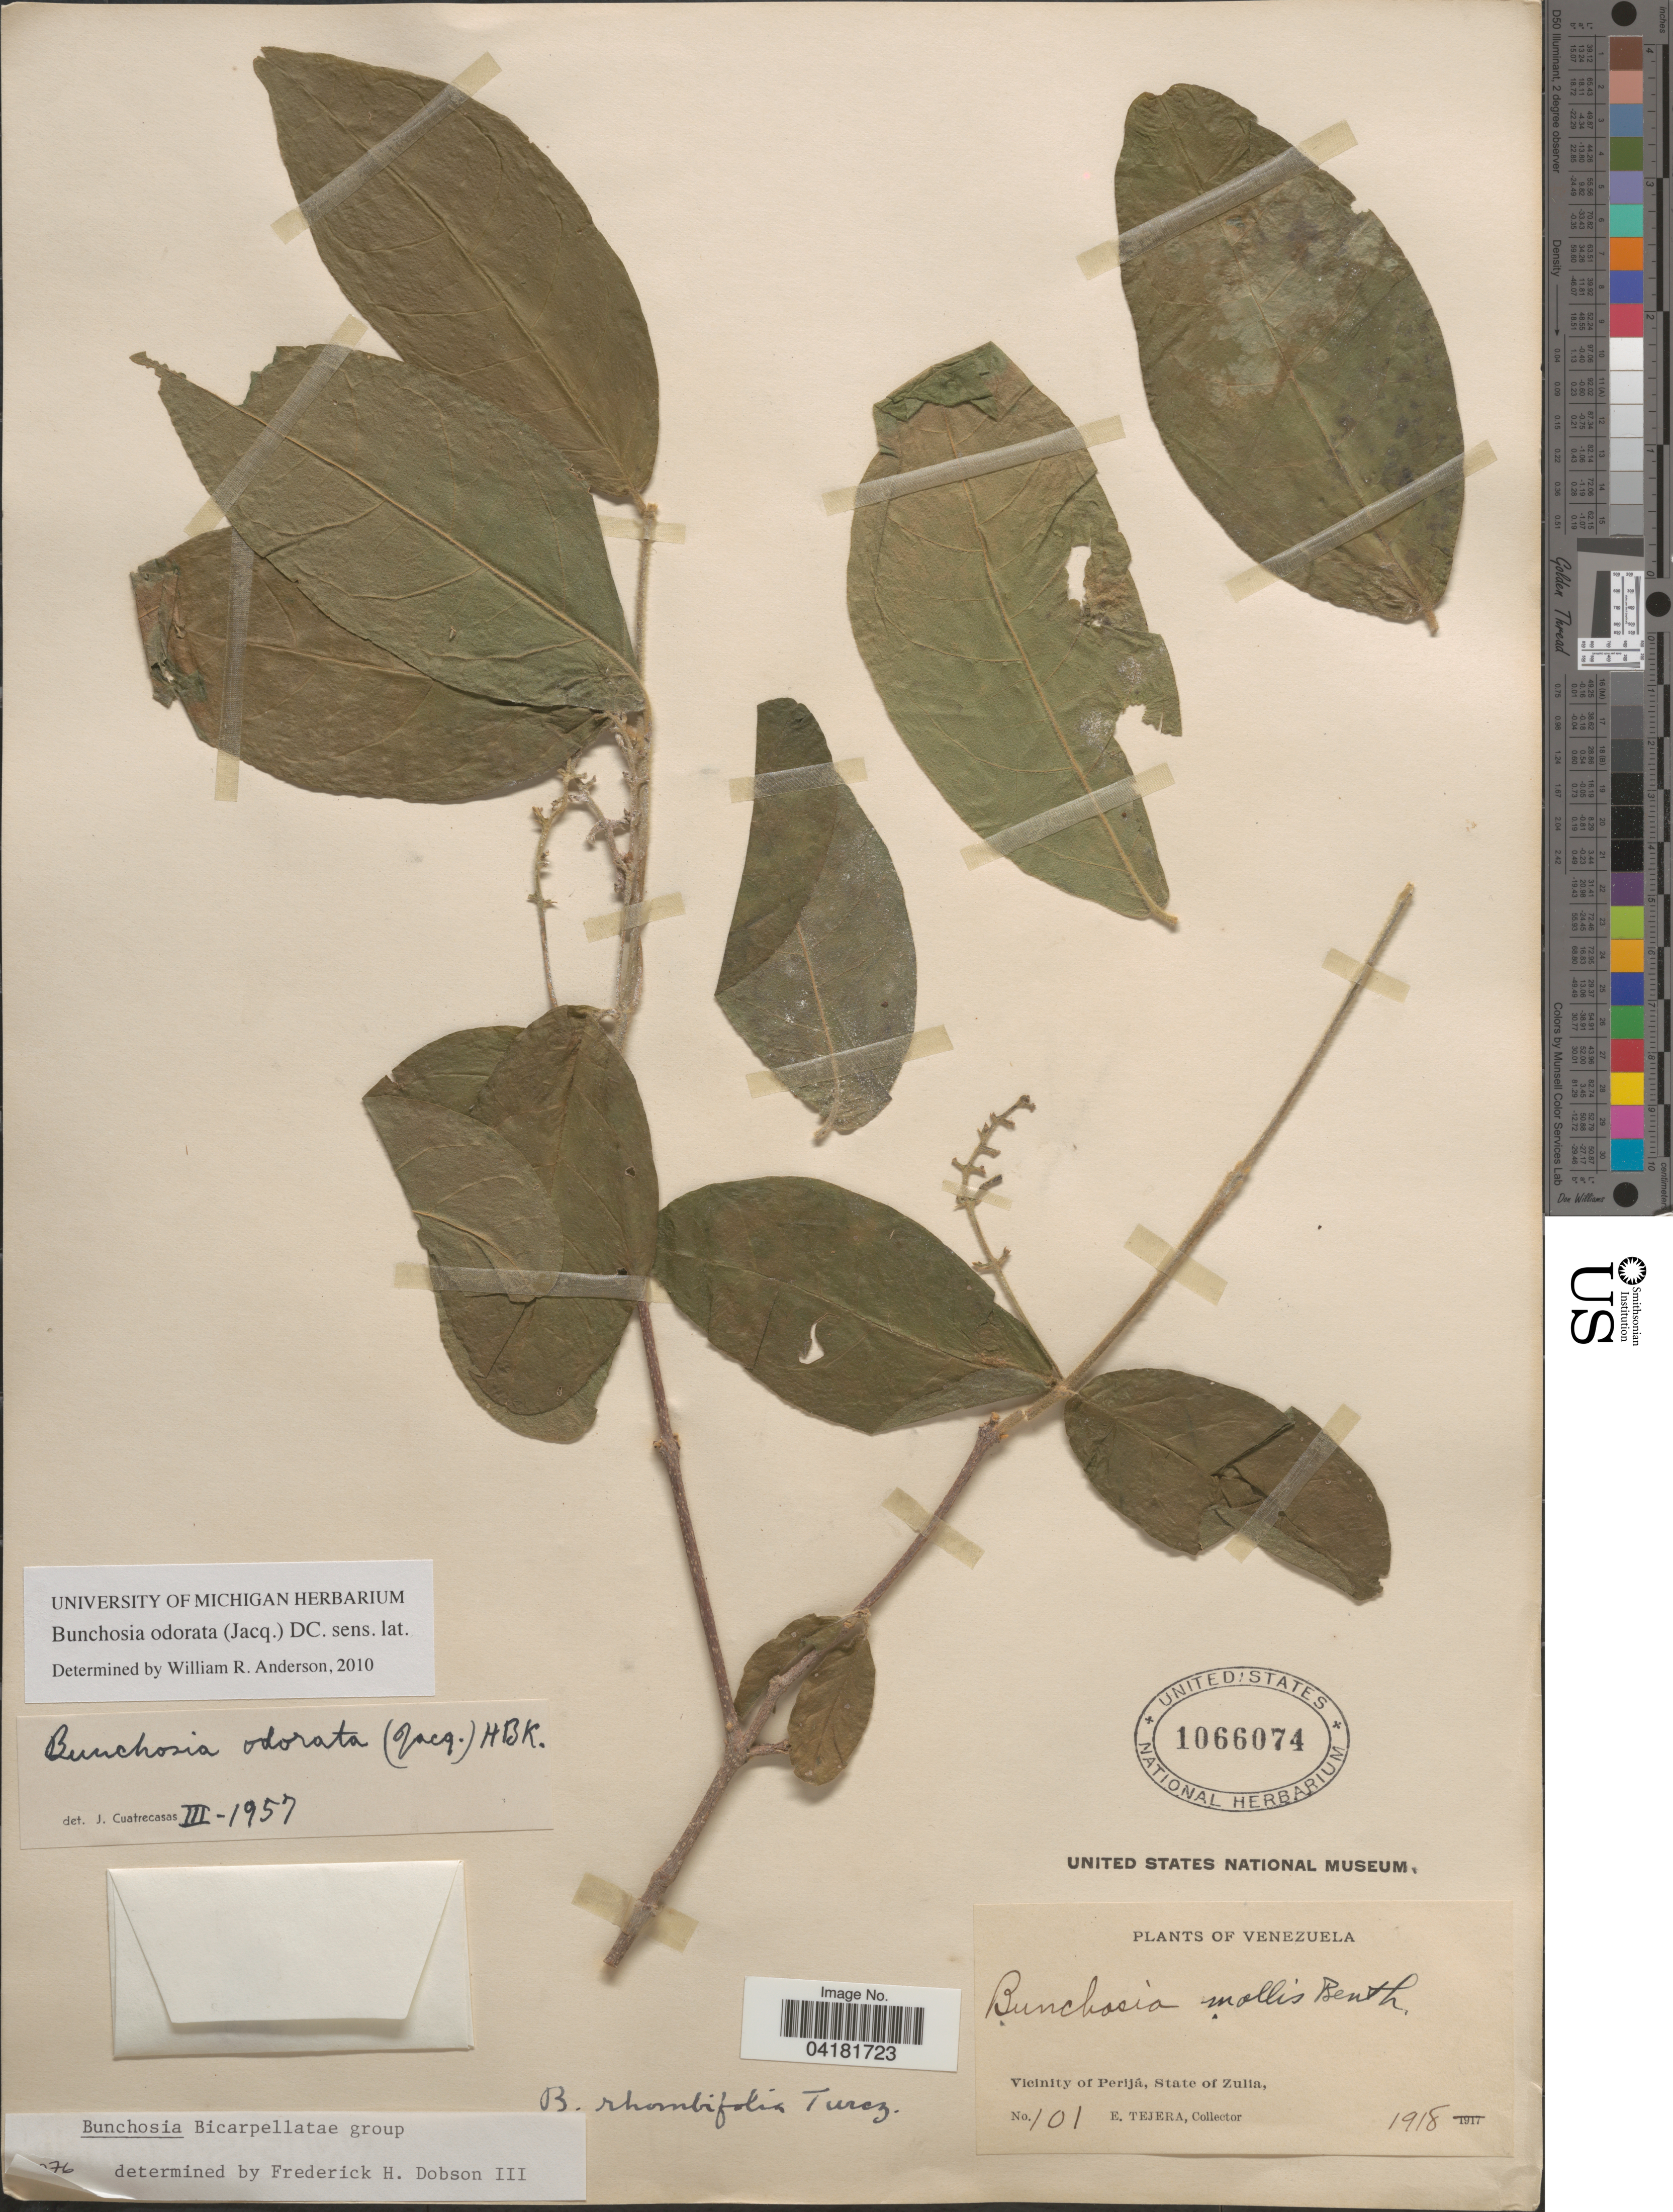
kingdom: Plantae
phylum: Tracheophyta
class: Magnoliopsida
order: Malpighiales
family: Malpighiaceae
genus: Bunchosia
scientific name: Bunchosia odorata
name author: (Jacq.) DC.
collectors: E. Tejera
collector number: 101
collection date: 1918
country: Venezuela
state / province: Zulia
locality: Vicinity of Perijá.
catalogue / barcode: US 1066074